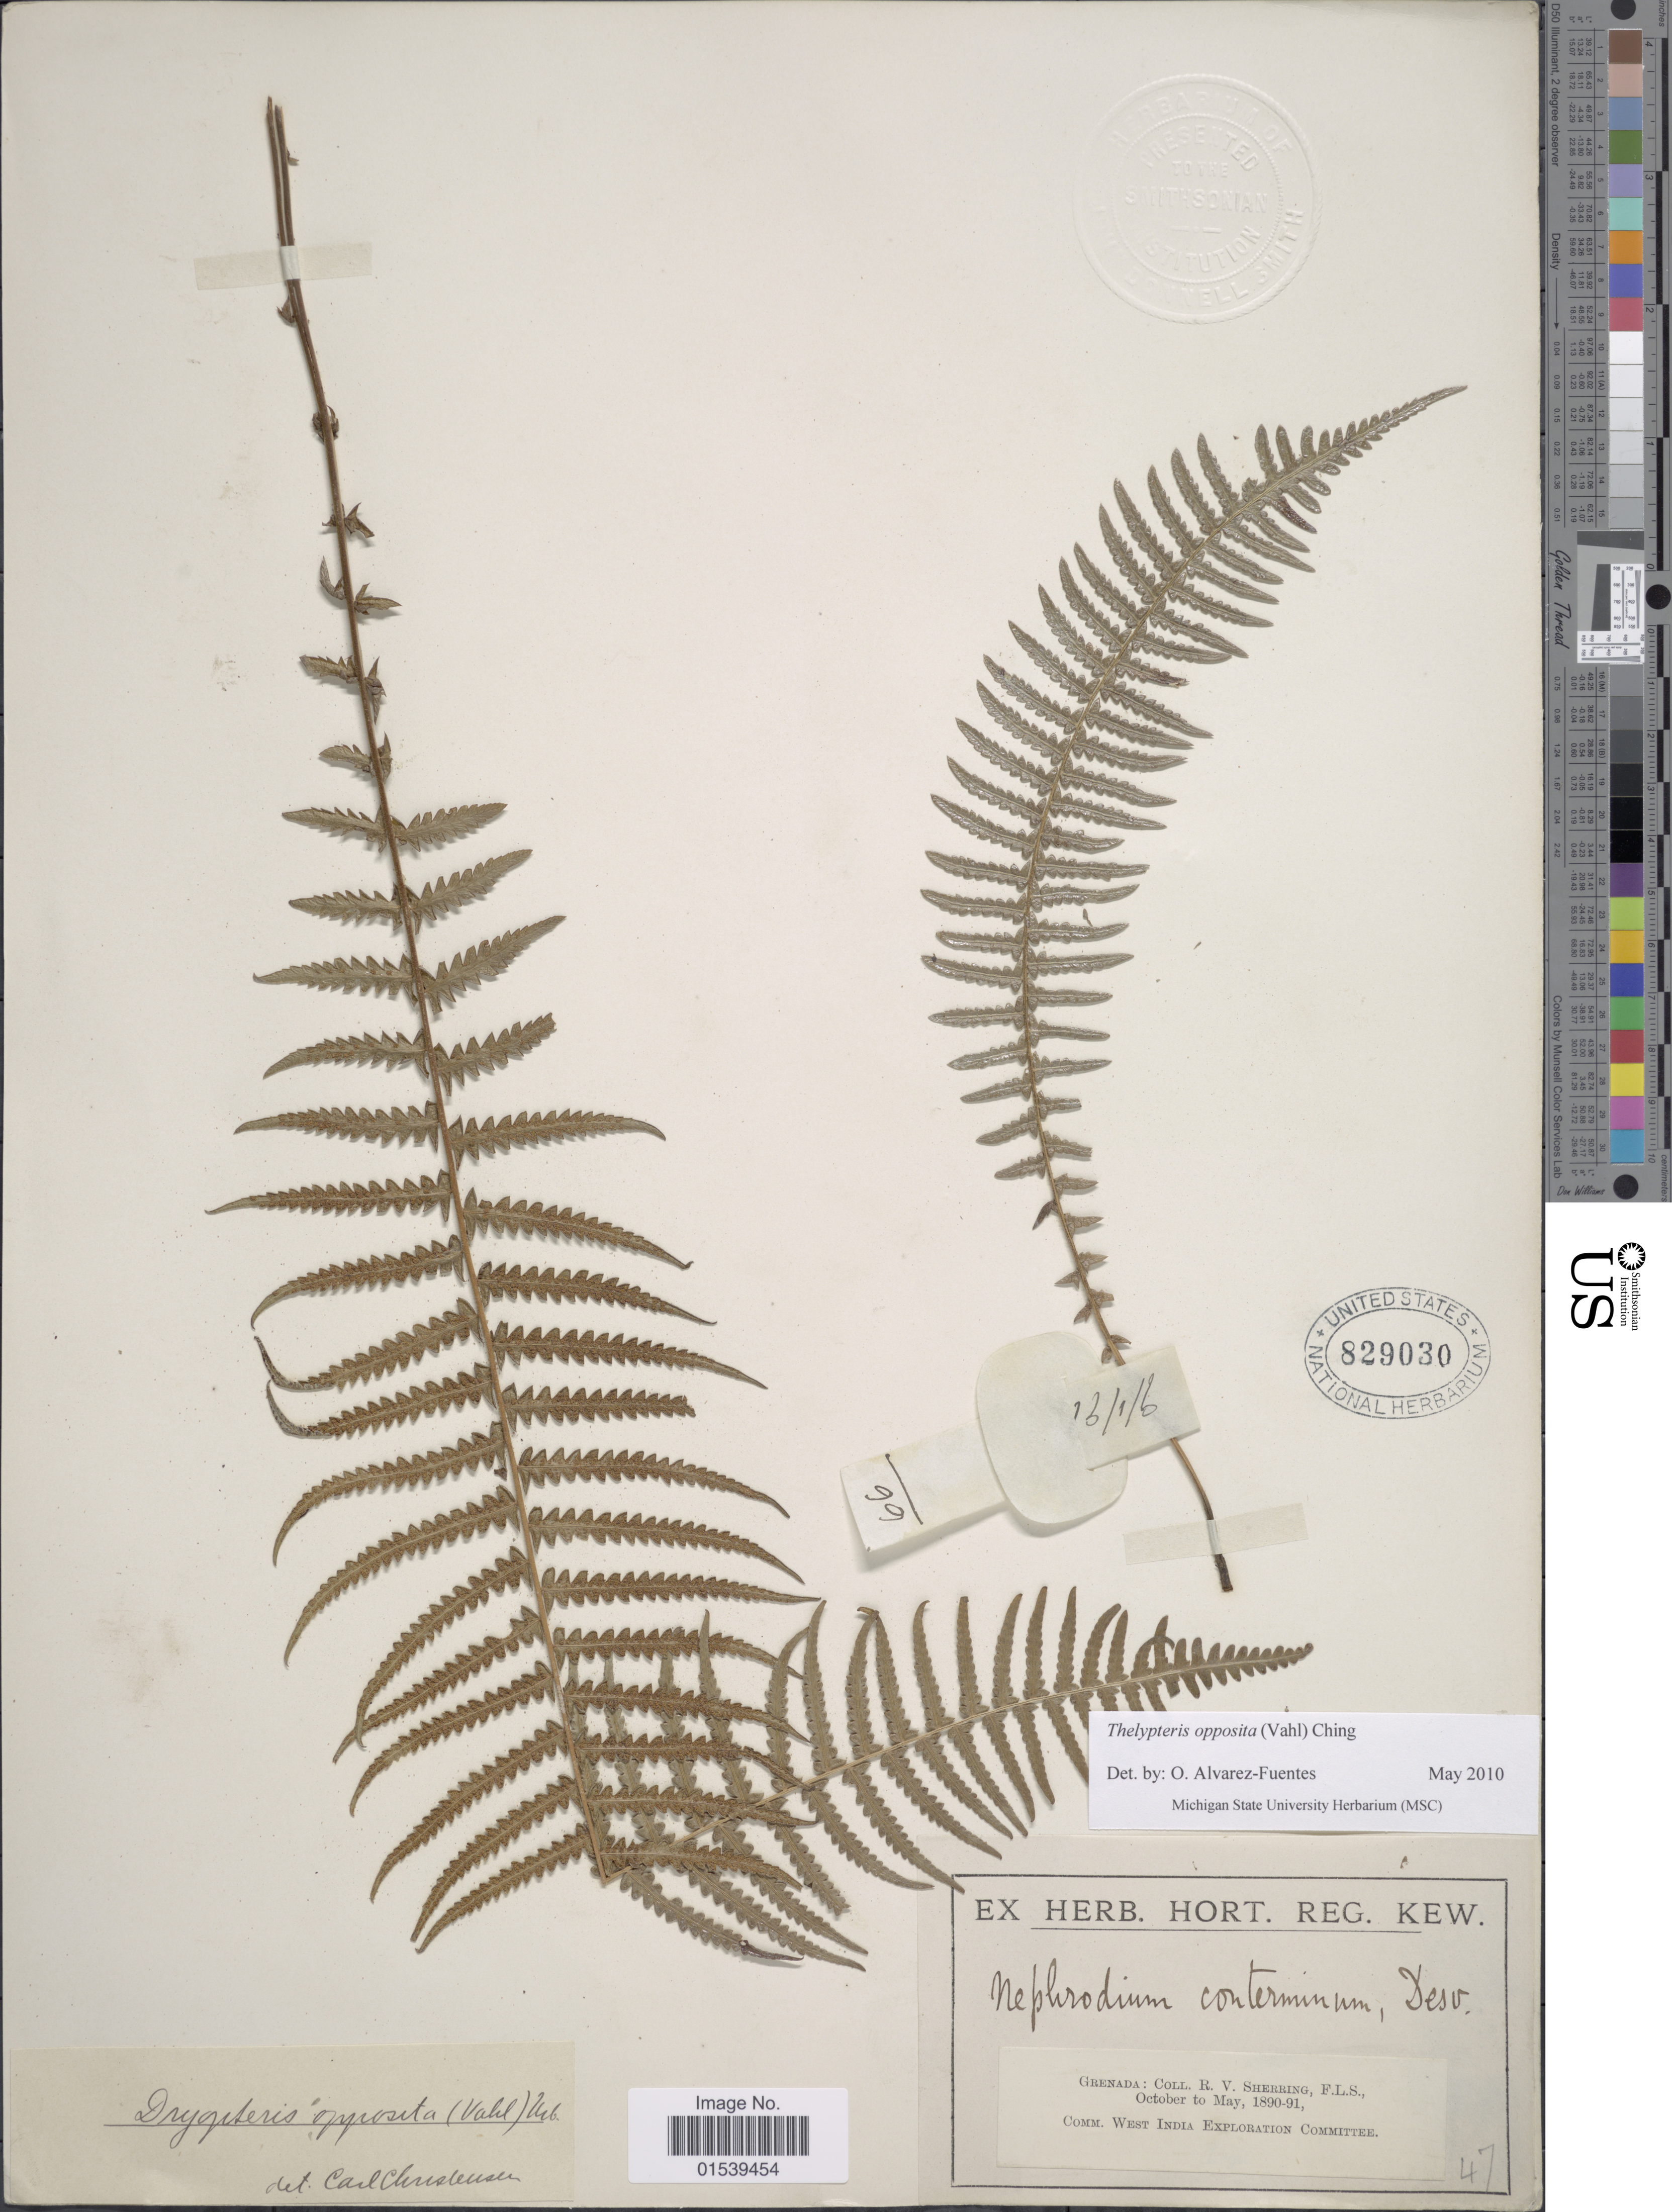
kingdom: Plantae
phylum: Tracheophyta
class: Polypodiopsida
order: Polypodiales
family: Thelypteridaceae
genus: Amauropelta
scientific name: Amauropelta opposita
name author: (Vahl) Pic. Serm.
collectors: R. Sherring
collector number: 47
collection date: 1890-10/1891-05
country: Grenada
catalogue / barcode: US 829030